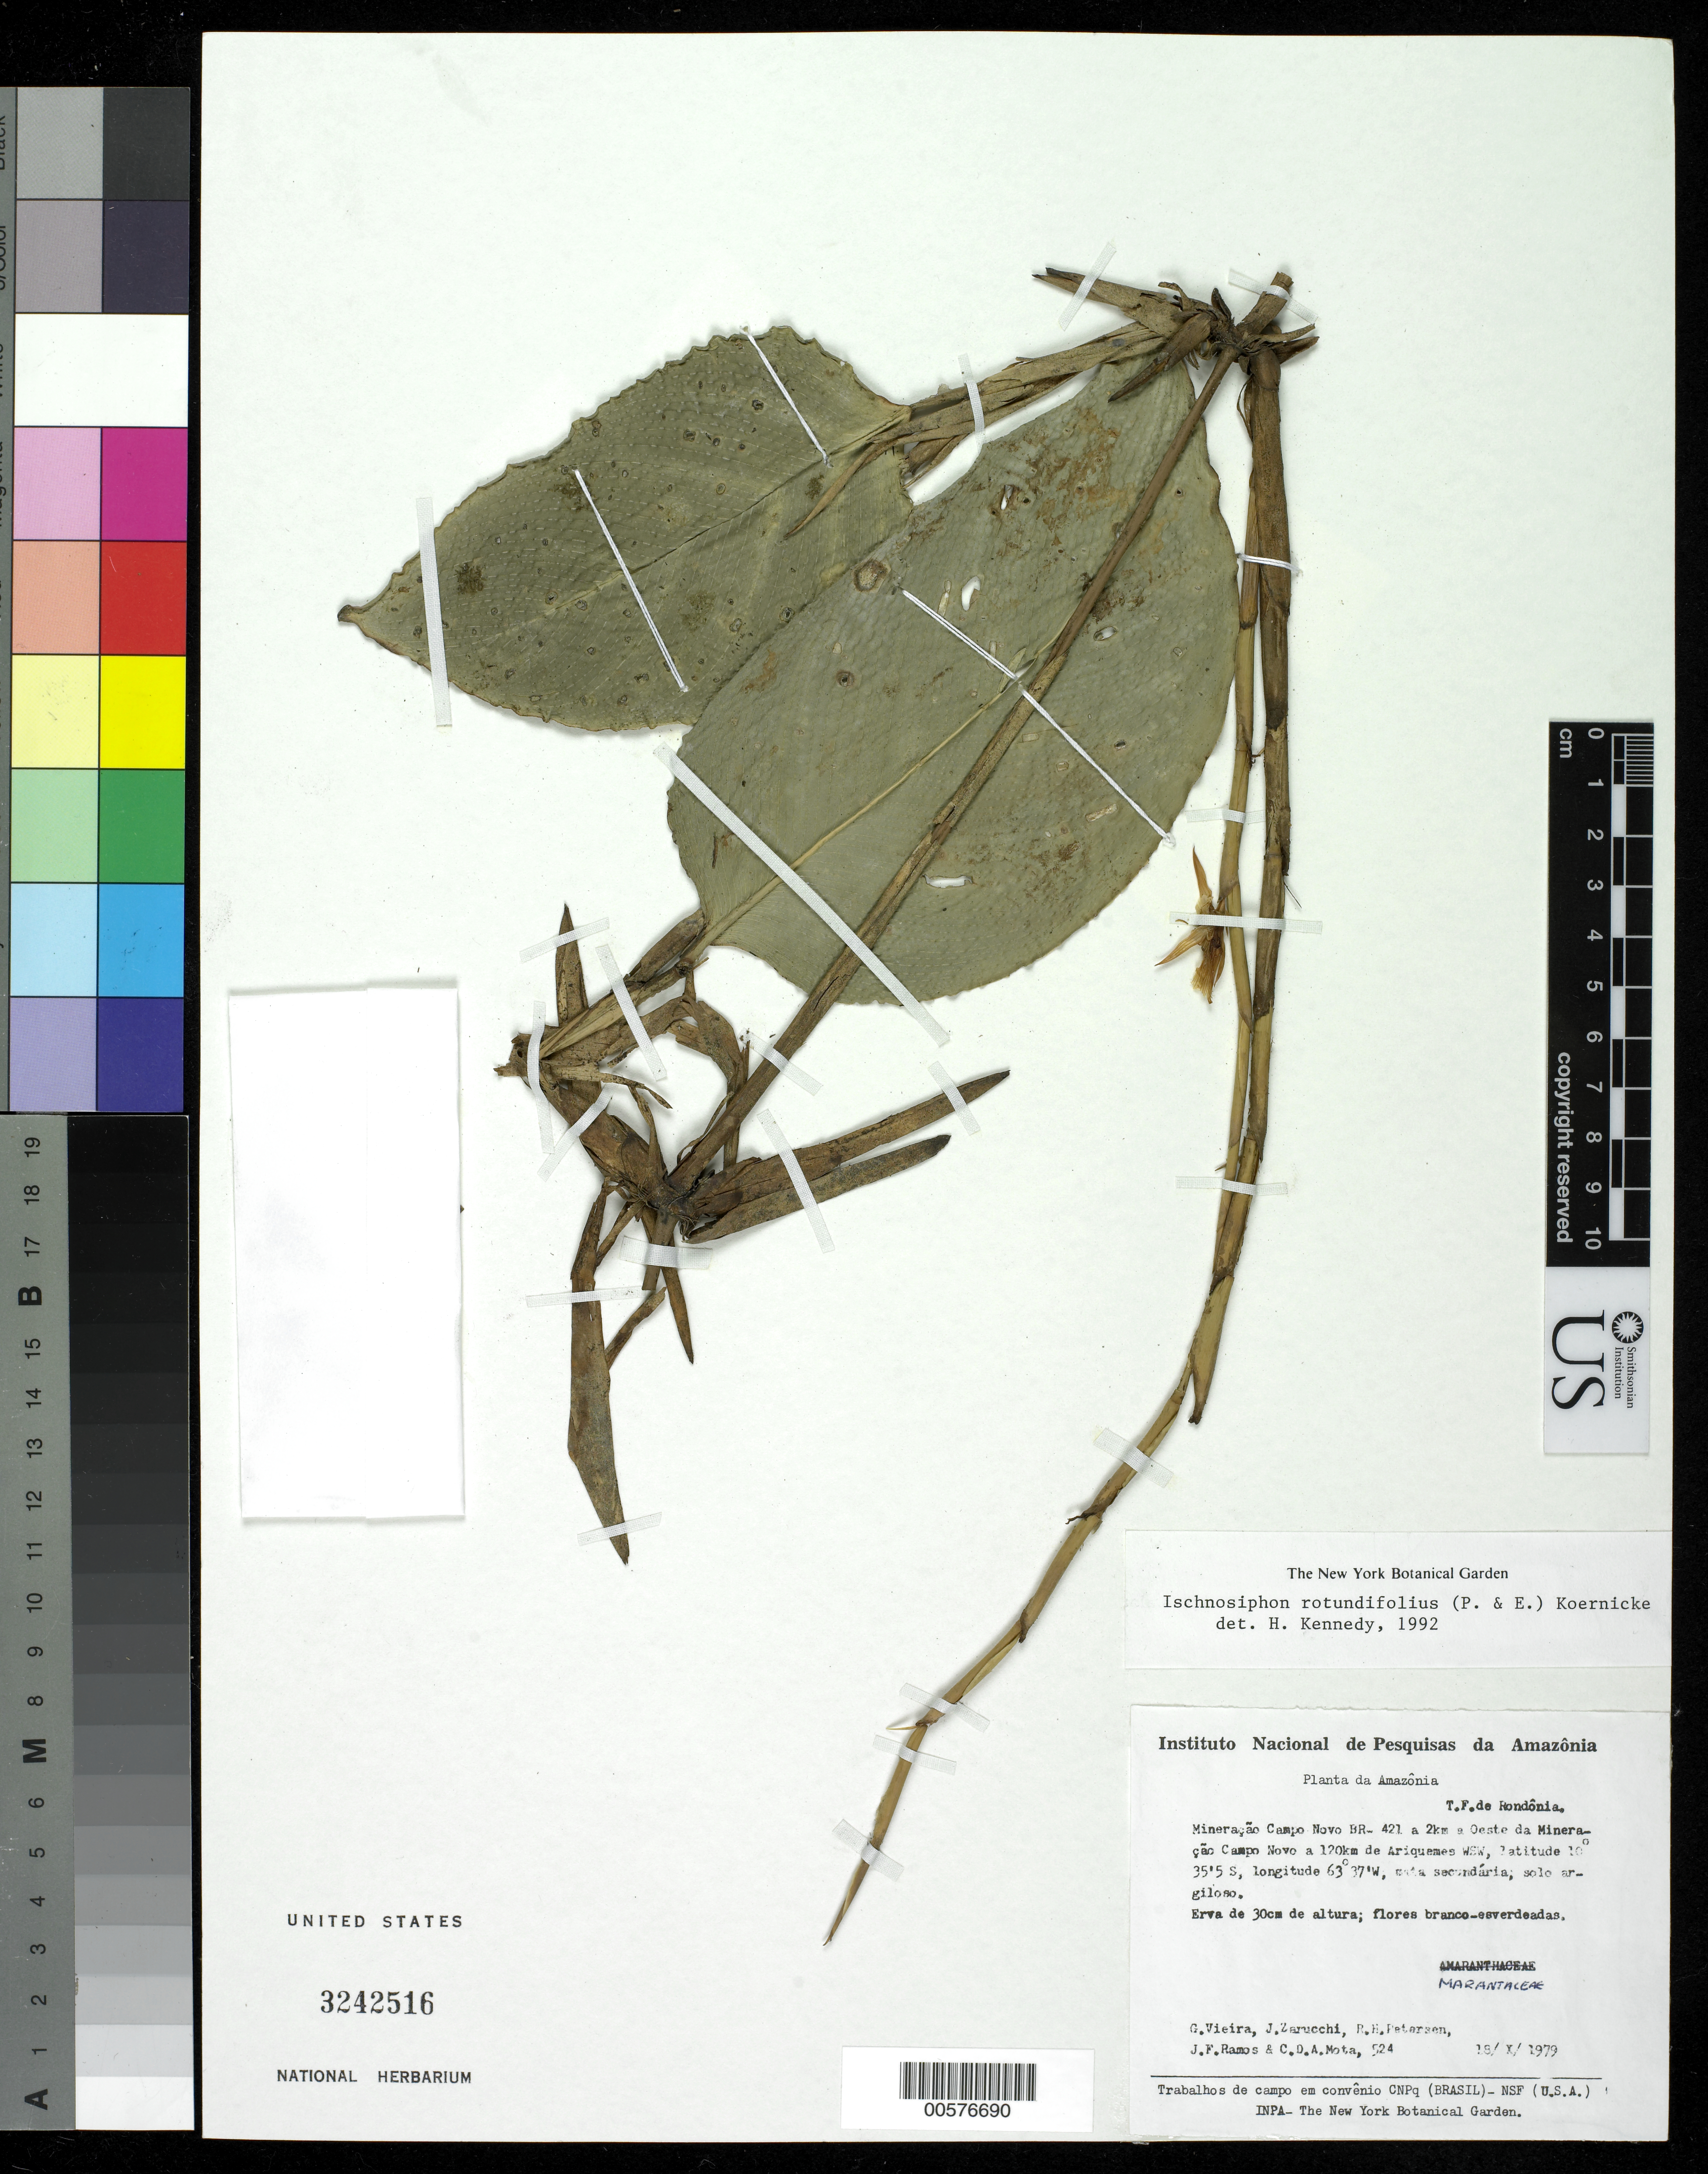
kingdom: Plantae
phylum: Tracheophyta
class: Liliopsida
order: Zingiberales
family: Marantaceae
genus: Ischnosiphon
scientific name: Ischnosiphon rotundifolius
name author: (Poepp. & Endl.) Körn.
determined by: Kennedy, Helen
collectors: G. Vieira et al.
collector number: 524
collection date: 1979-10-18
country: Brazil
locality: Mineracao Campo Novo BR-421 a 2 km a Oeste da Mineracao Campo Novo a 120 km de Ariquemes WSW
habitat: Secondary growth, clay soil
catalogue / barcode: US 3242516